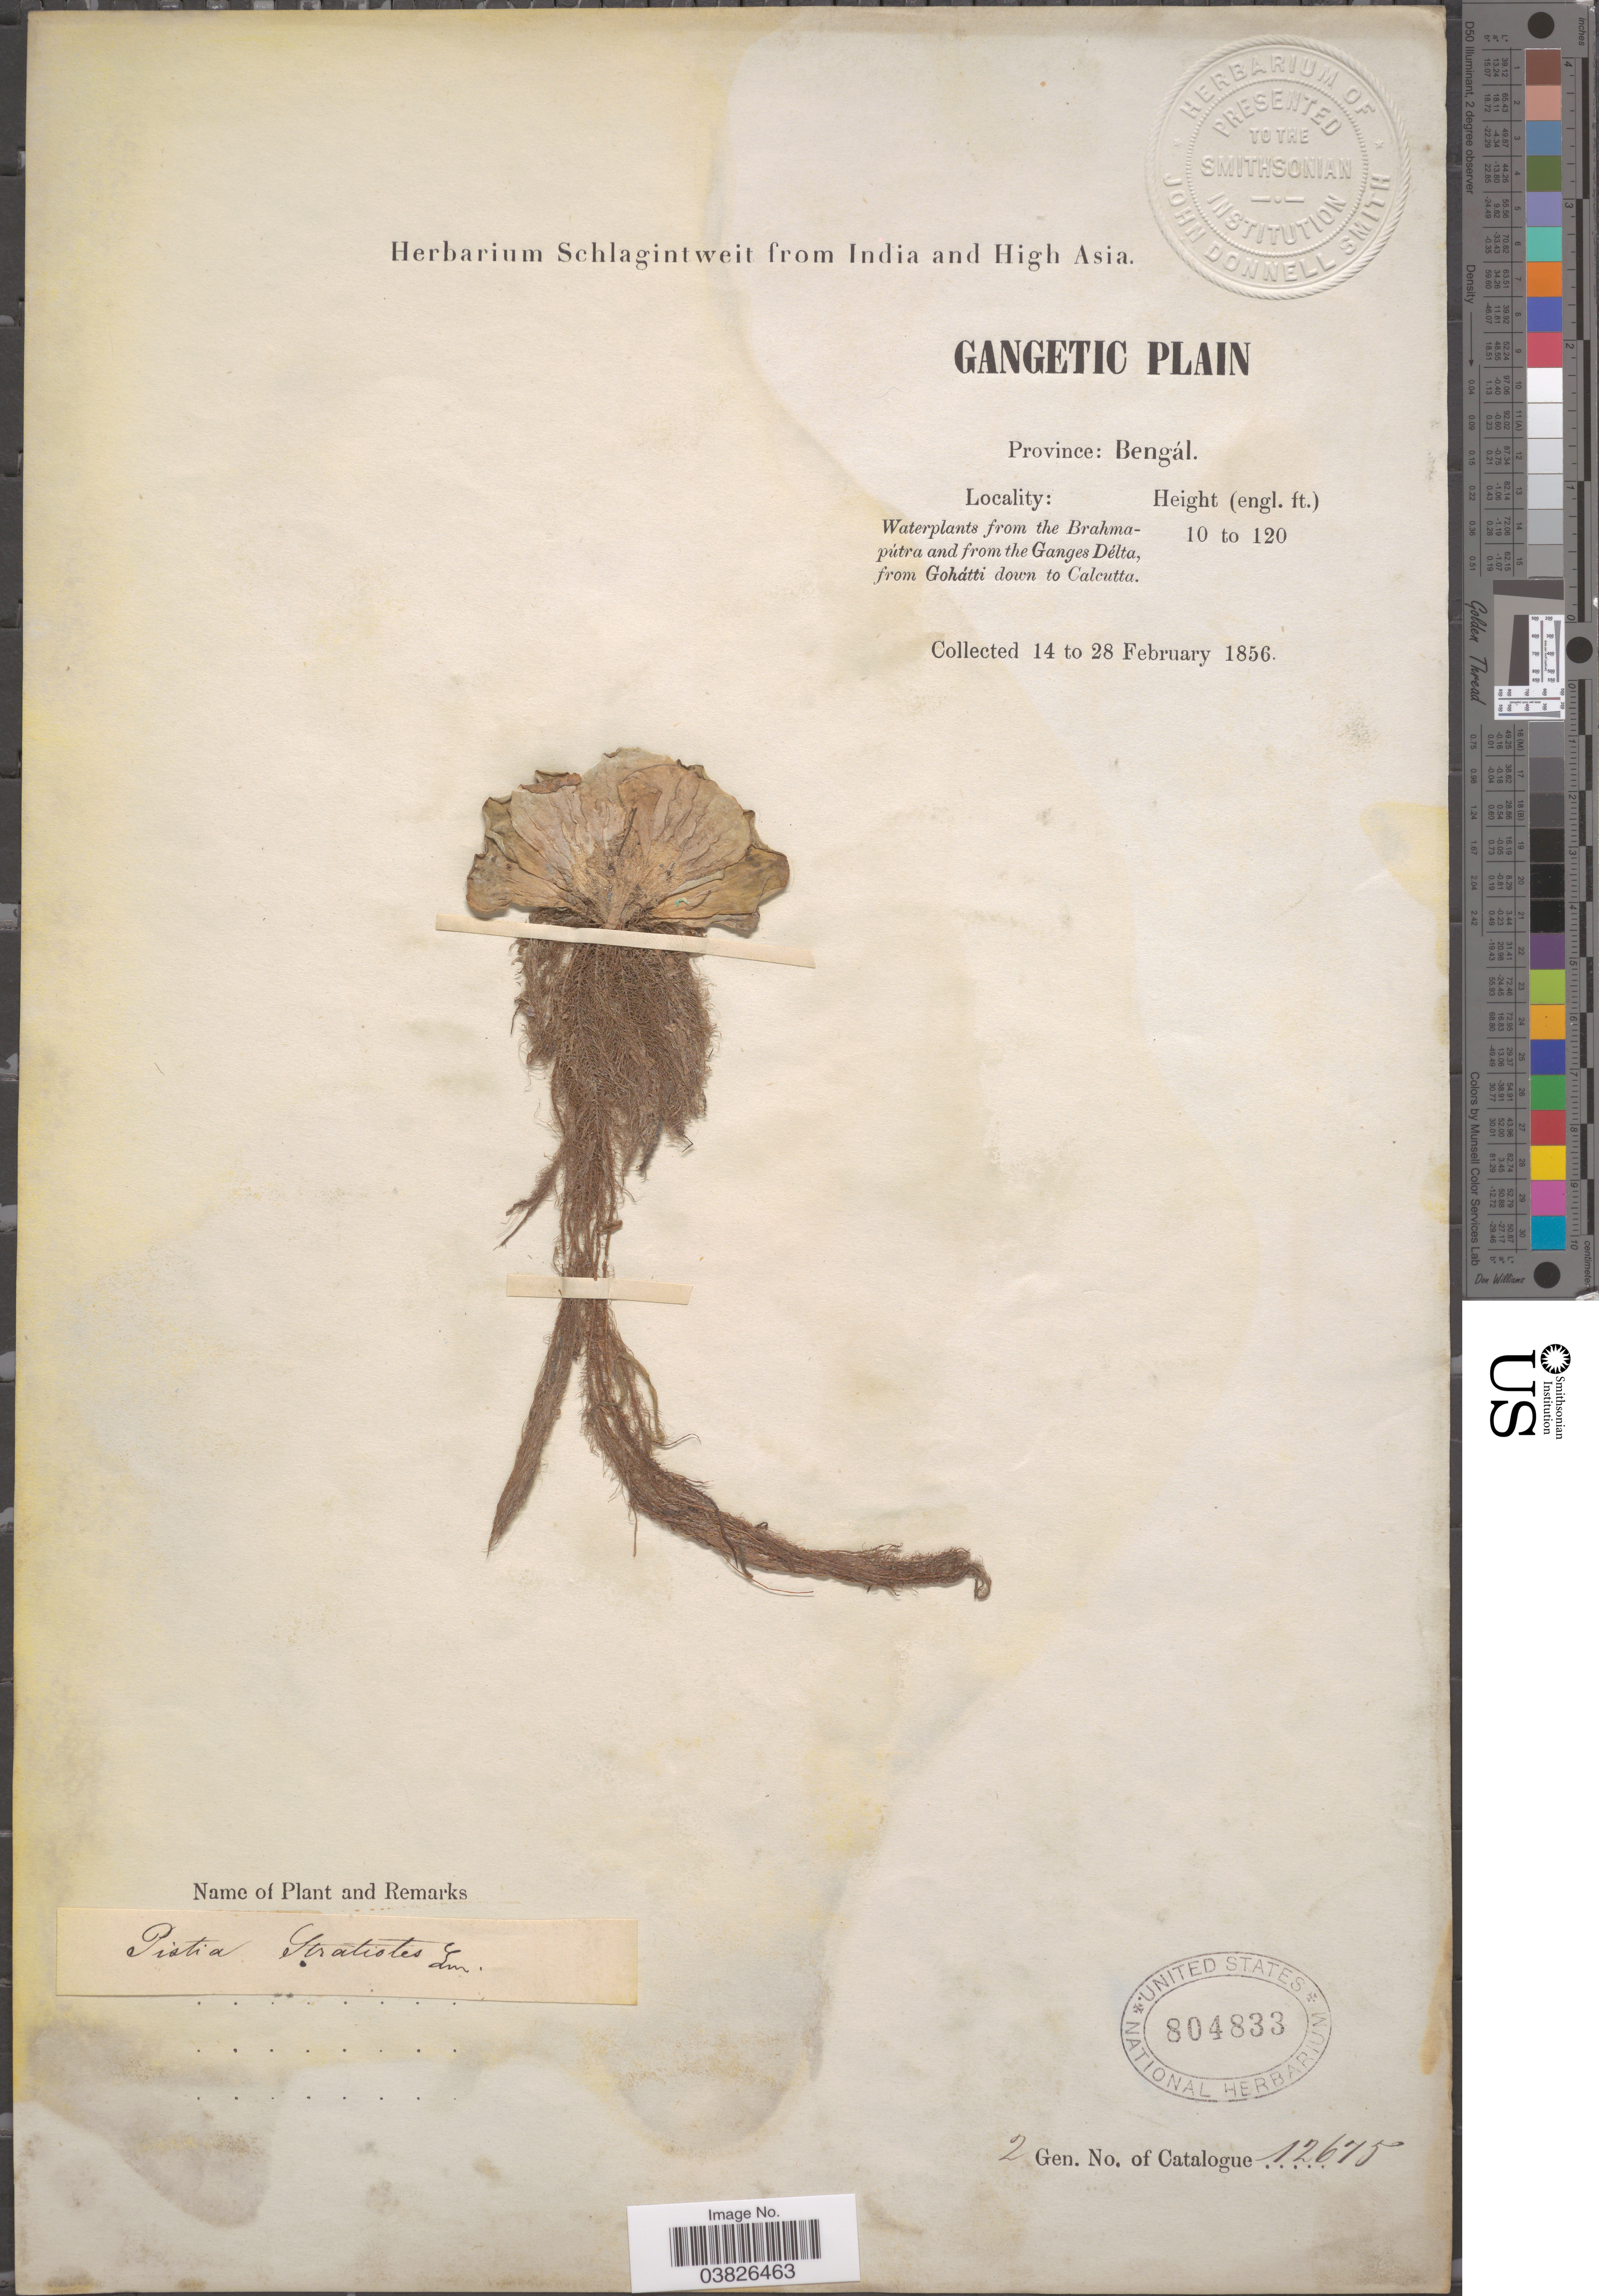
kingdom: Plantae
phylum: Tracheophyta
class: Liliopsida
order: Alismatales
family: Araceae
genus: Pistia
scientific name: Pistia stratiotes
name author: L.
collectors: ex herb. Schlagintweit from India and High Asia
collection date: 1856-02-14/1856-02-28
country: India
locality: Gangetic Plain. Province: Bengál. The Brahmapútra and from the Ganges Délta, from Gohátti down to Calcutta.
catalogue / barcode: US 804833